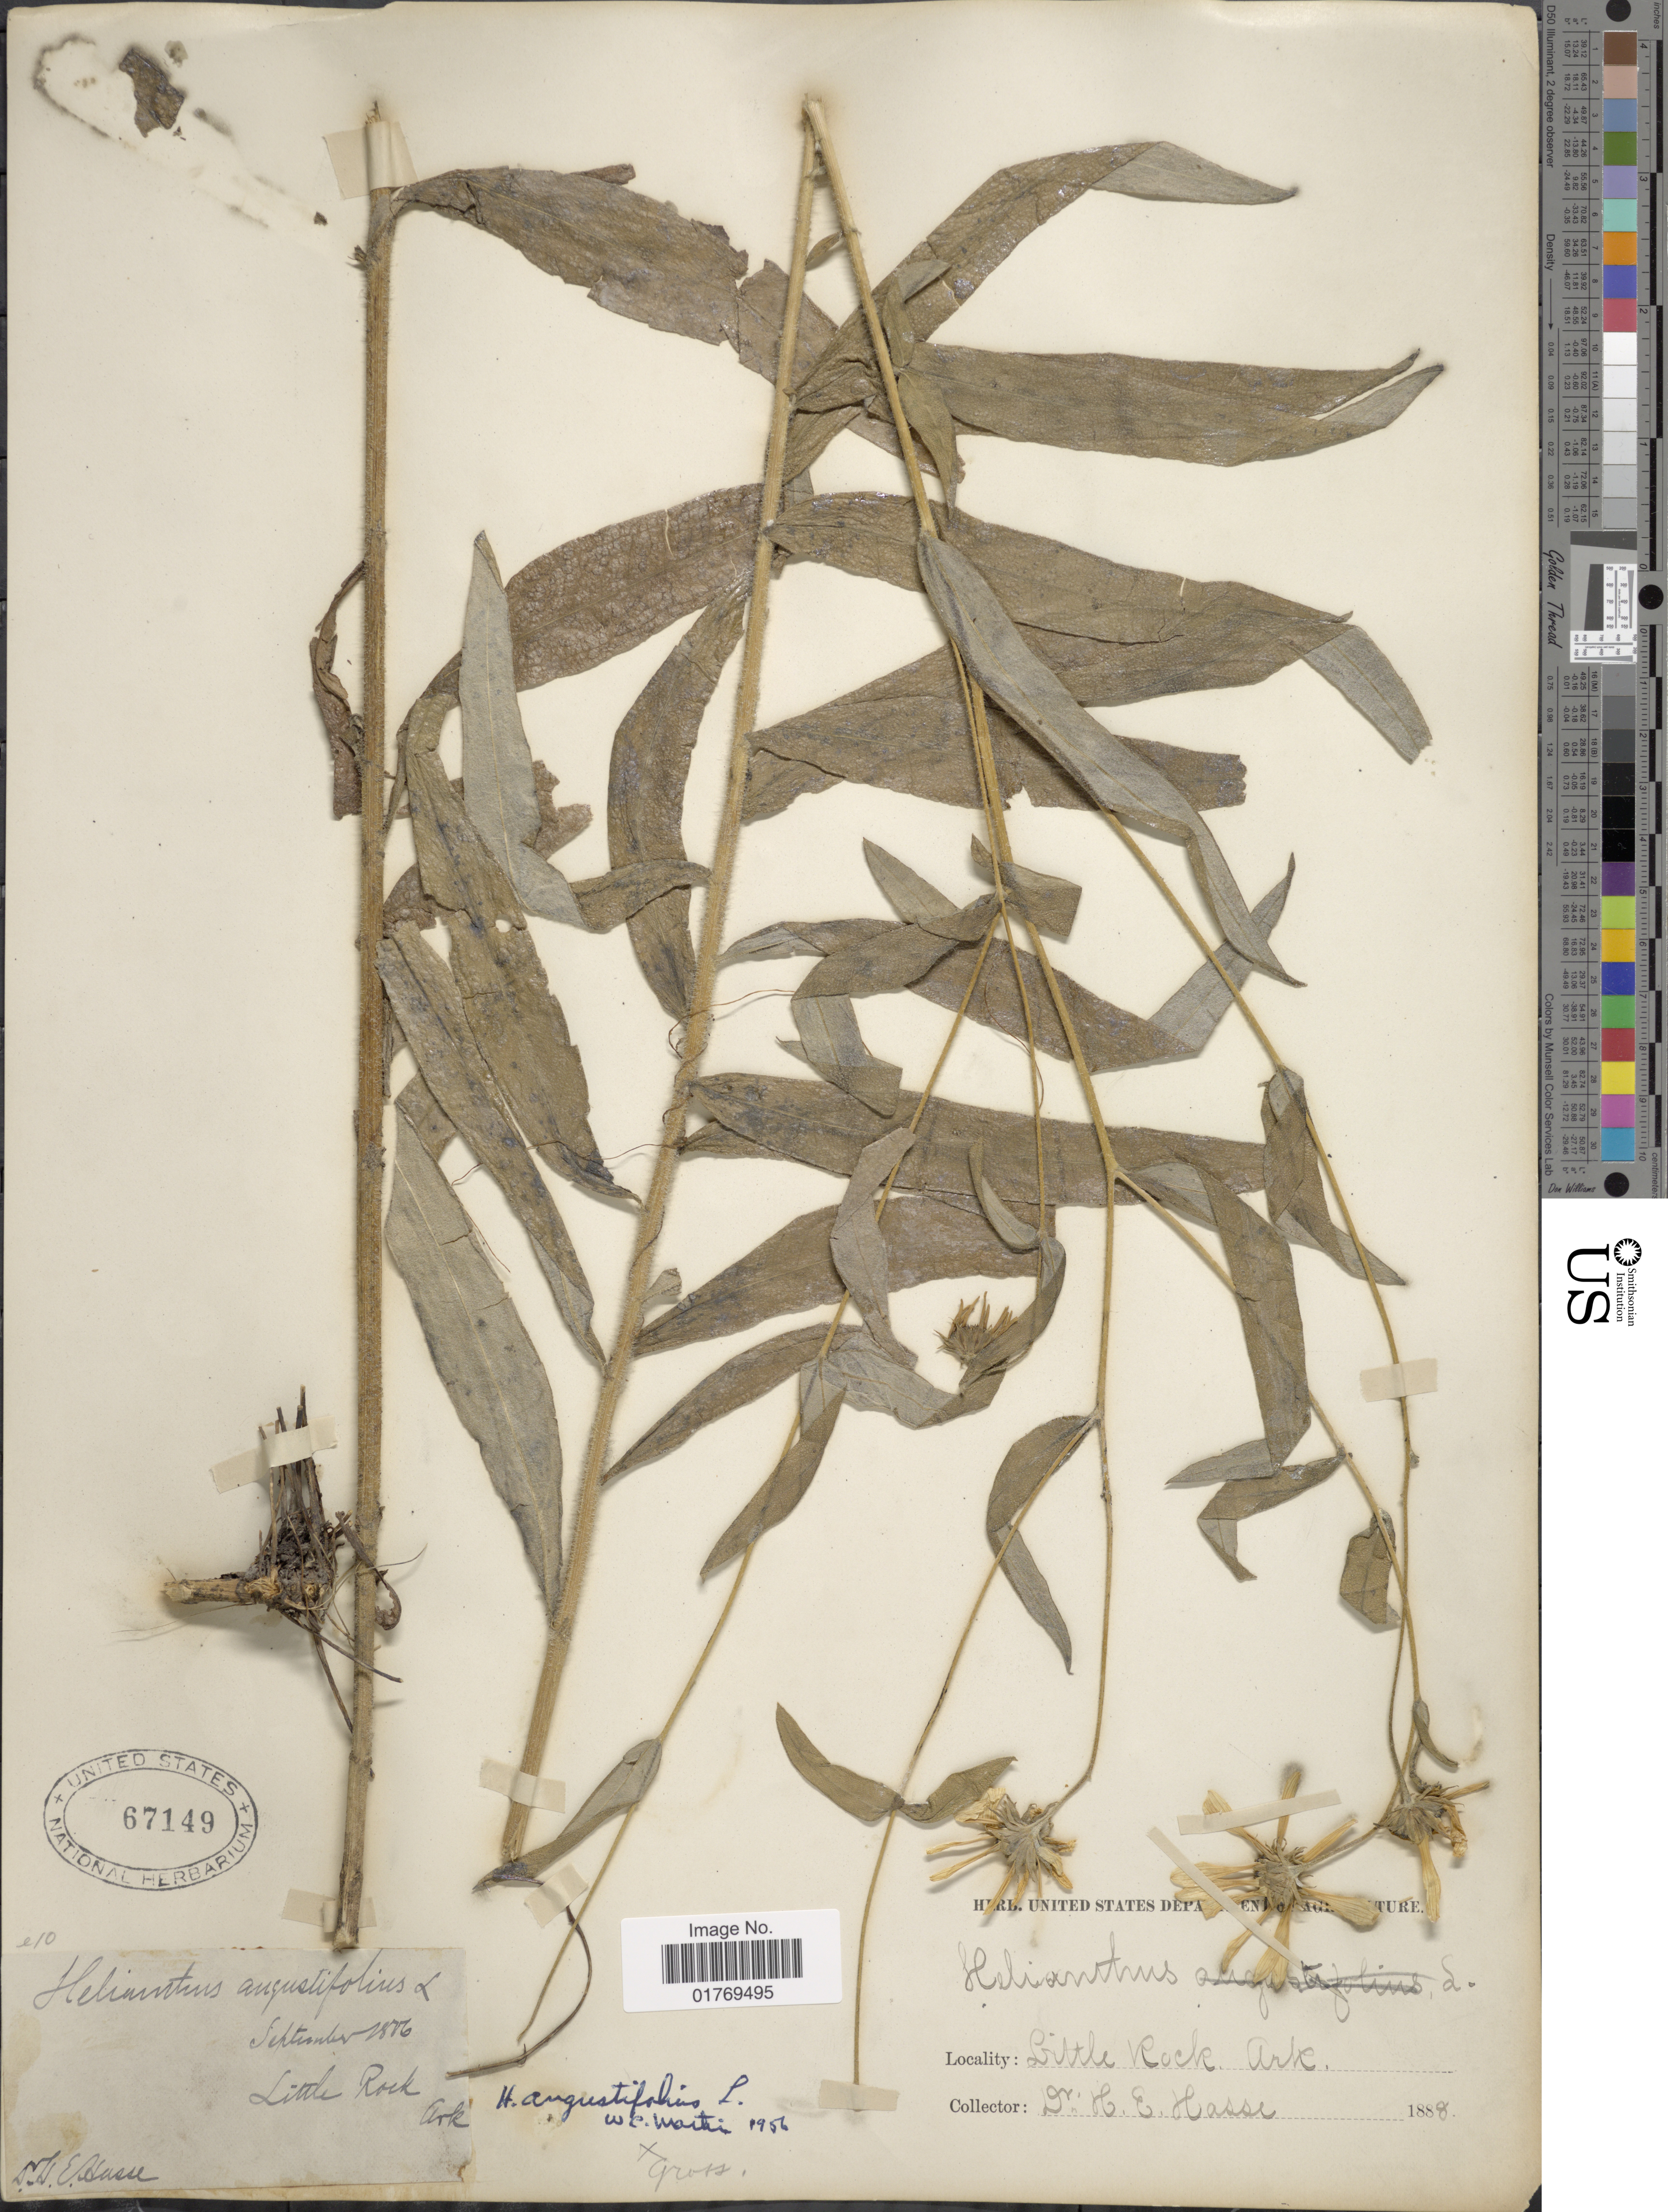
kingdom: Plantae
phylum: Tracheophyta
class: Magnoliopsida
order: Asterales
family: Asteraceae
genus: Helianthus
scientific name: Helianthus angustifolius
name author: L.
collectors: H. E. Hasse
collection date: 1888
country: United States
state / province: Arkansas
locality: Little Rock, Ark.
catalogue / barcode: US 67149